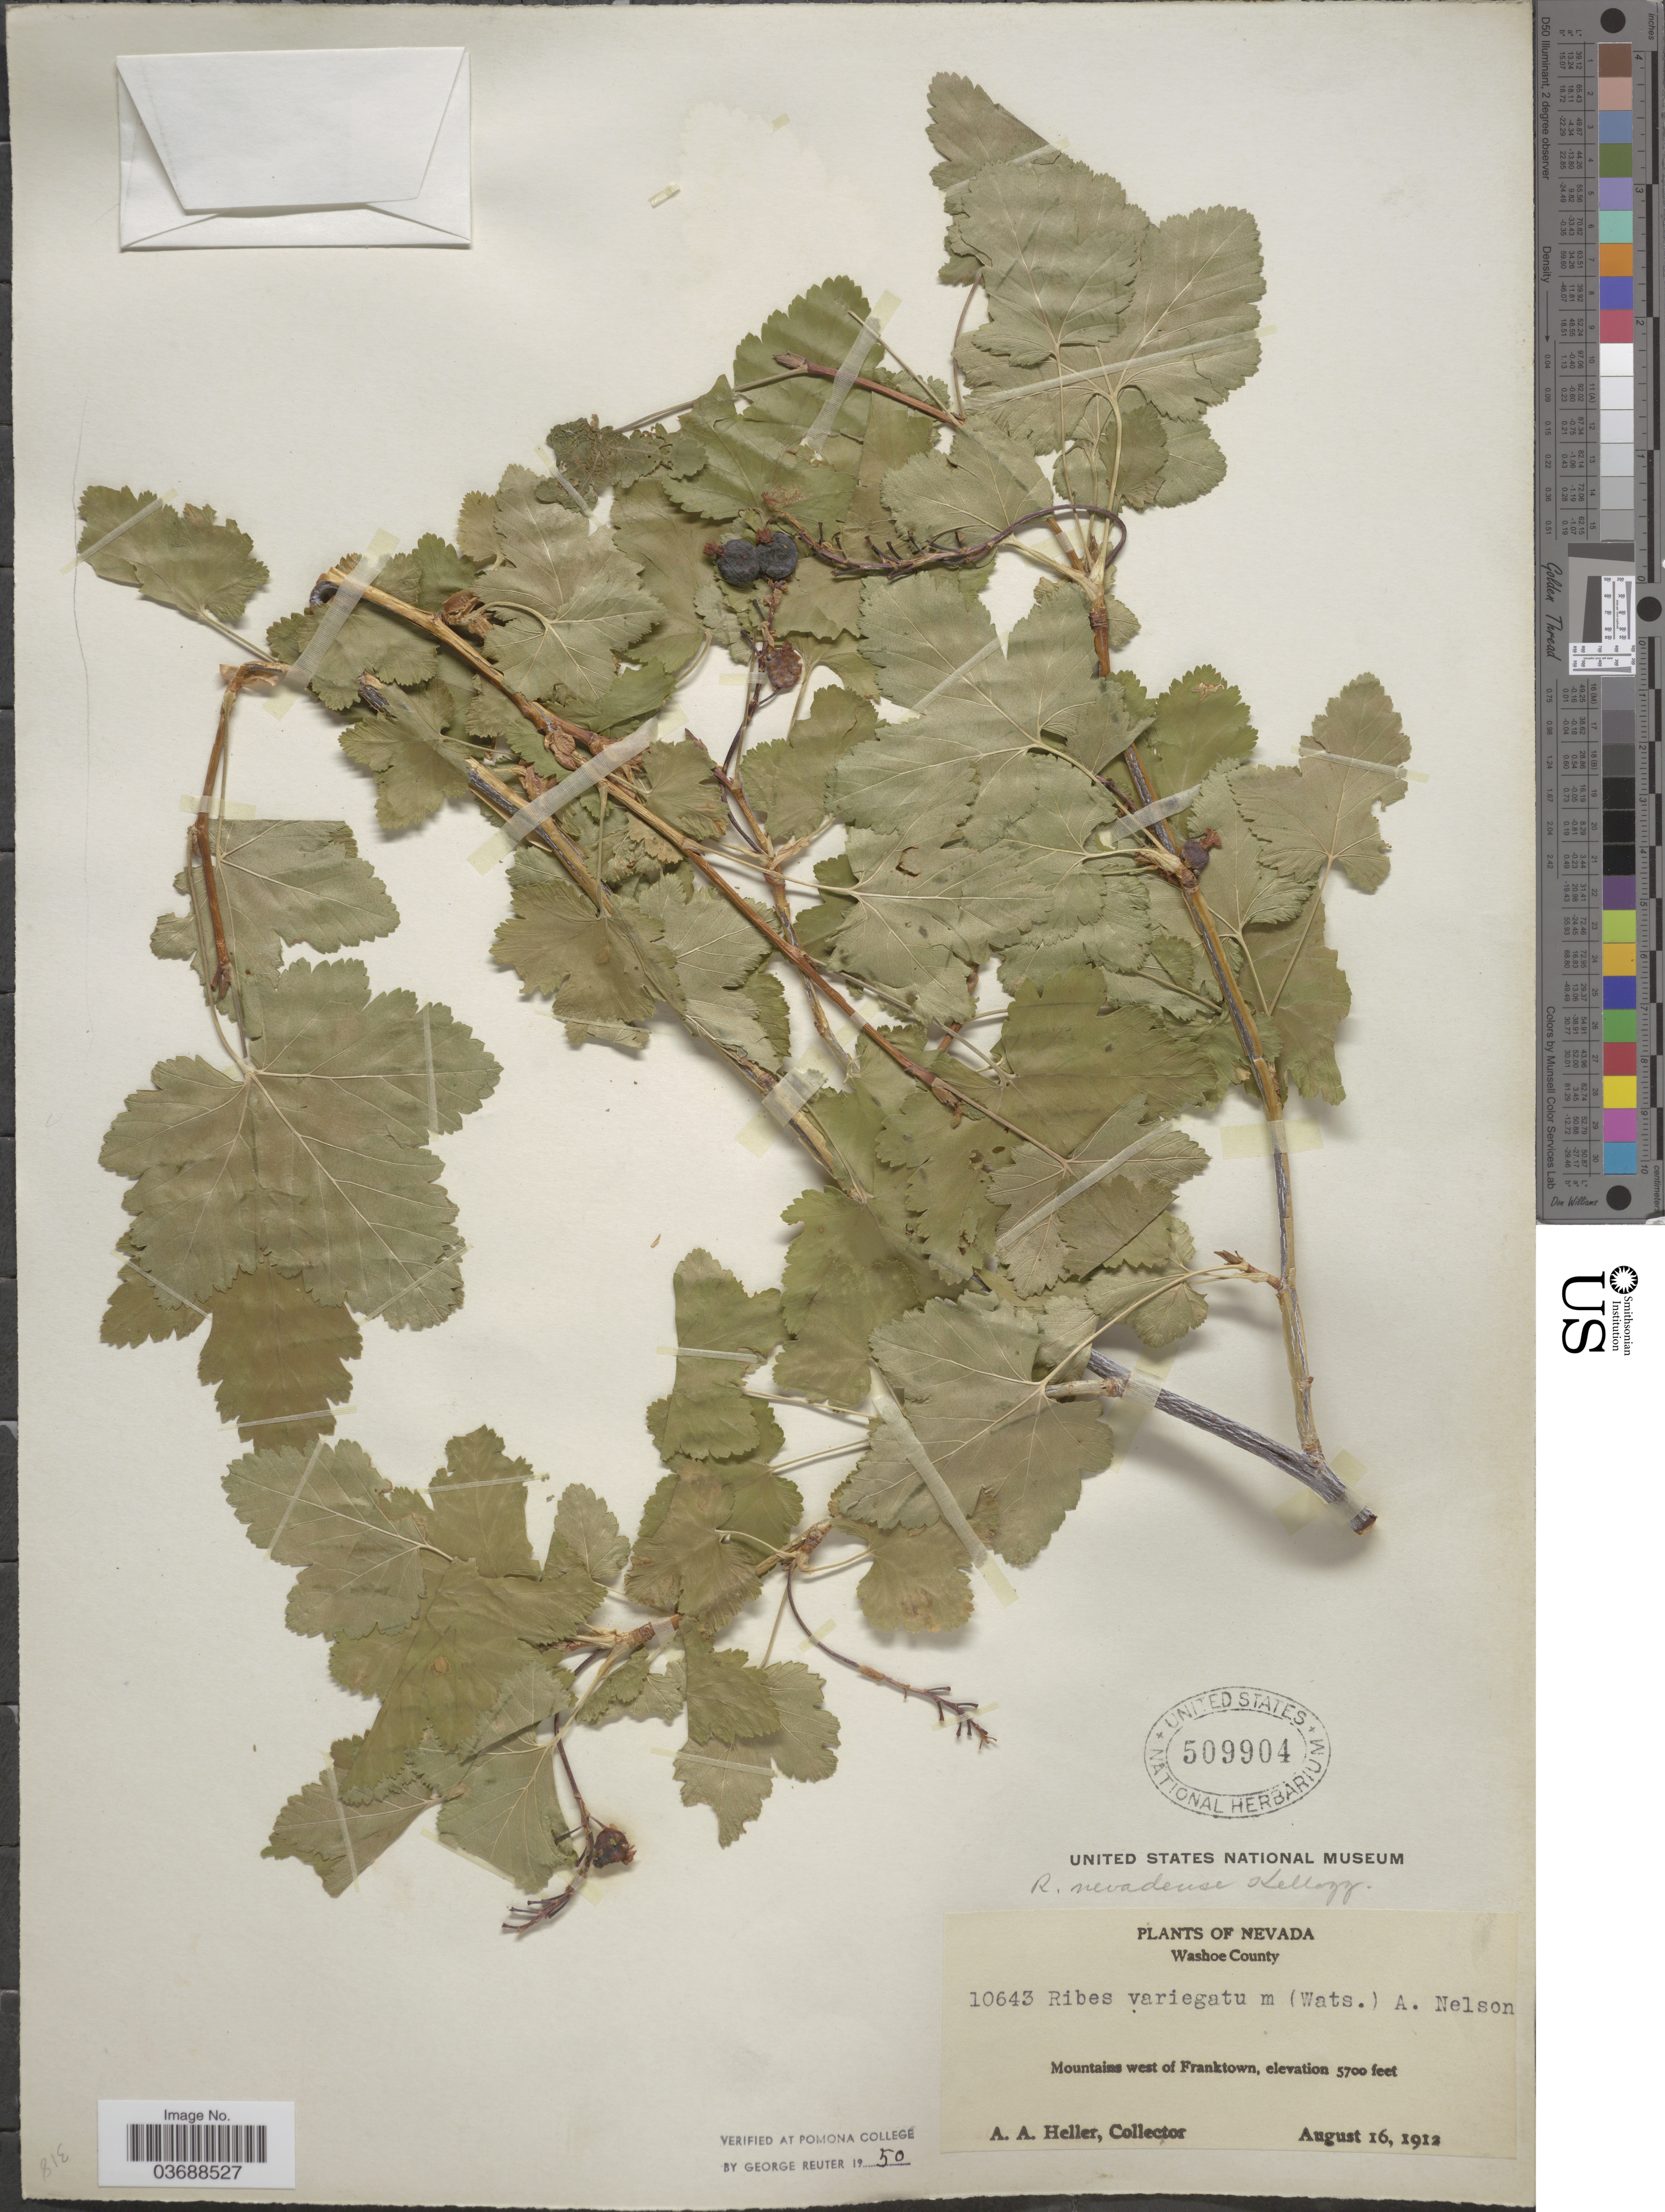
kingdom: Plantae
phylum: Tracheophyta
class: Magnoliopsida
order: Saxifragales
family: Grossulariaceae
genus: Ribes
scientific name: Ribes nevadense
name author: Kellogg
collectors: A. A. Heller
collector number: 10643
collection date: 1912-08-16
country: United States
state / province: Nevada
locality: Washoe County. Mountains west of Franktown.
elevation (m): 1737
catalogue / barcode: US 509904